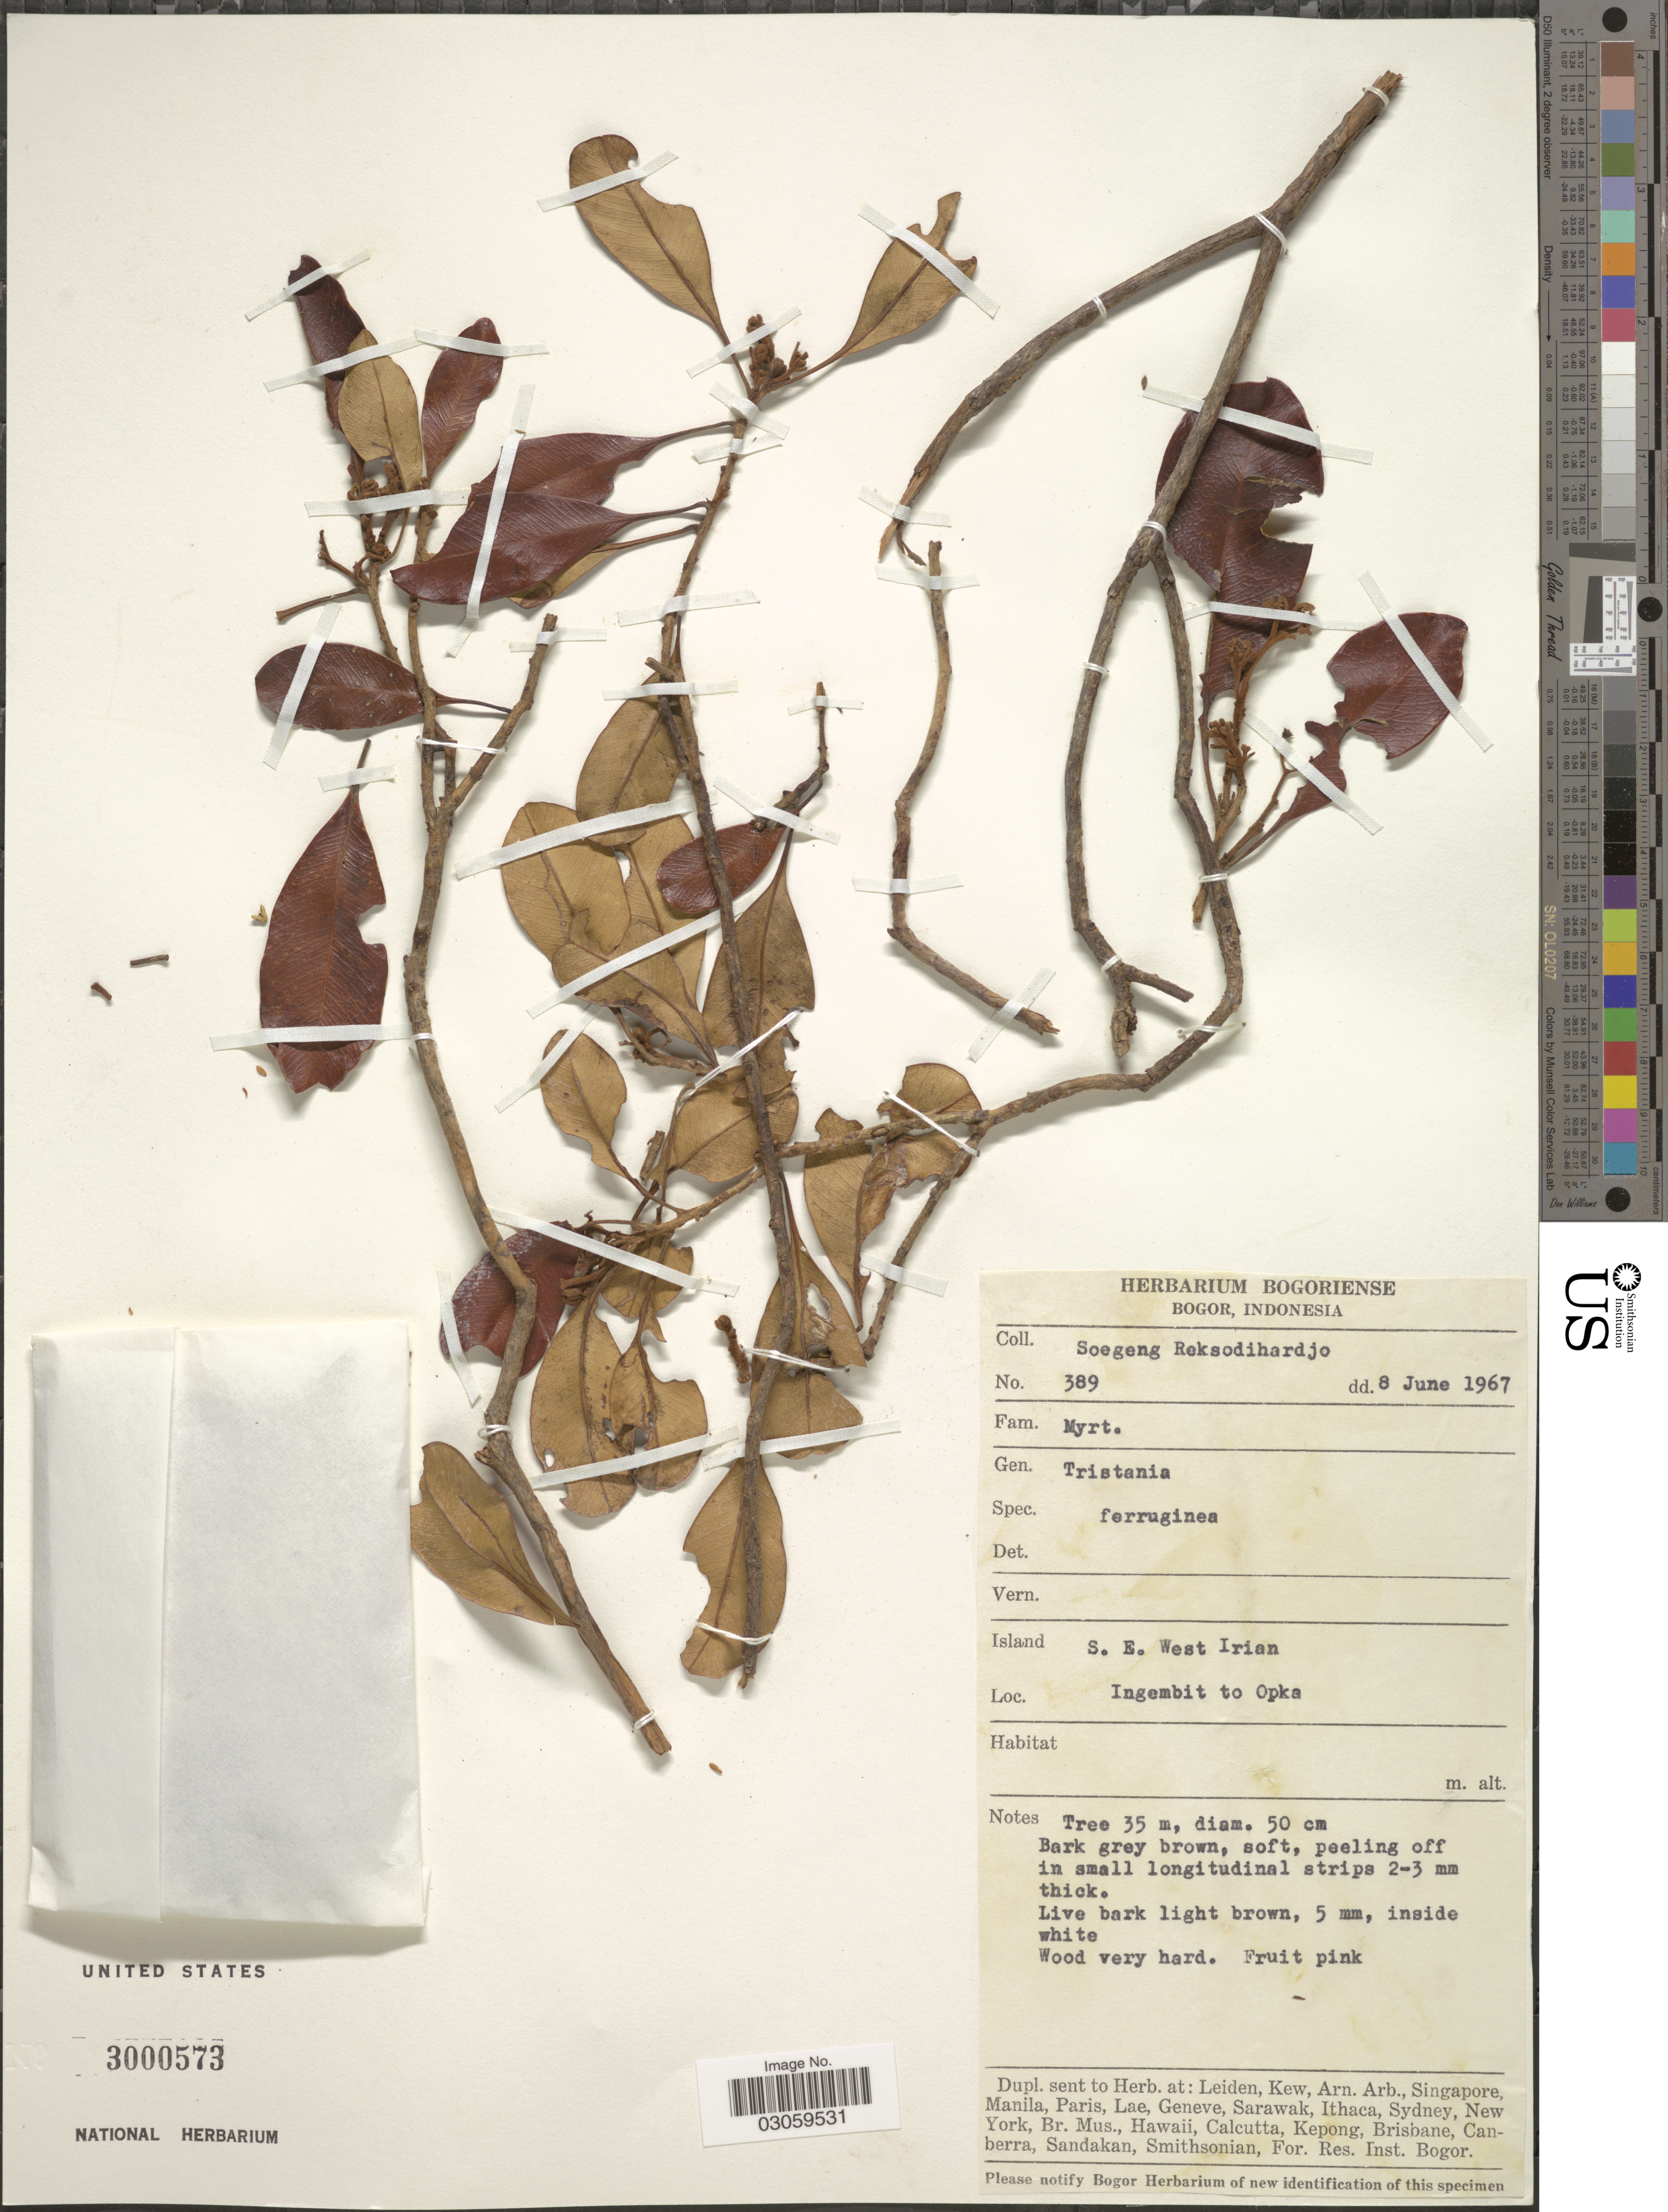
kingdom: Plantae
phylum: Tracheophyta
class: Magnoliopsida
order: Myrtales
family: Myrtaceae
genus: Tristaniopsis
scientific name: Tristaniopsis ferruginea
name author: (C.T. White) P.G. Wilson & J. T. Waterh.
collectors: S. Reksodihardjo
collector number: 389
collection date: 1967-06-08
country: Indonesia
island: New Guinea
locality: Island S. E. West Irian. Ingembit to Opka.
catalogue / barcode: US 3000573